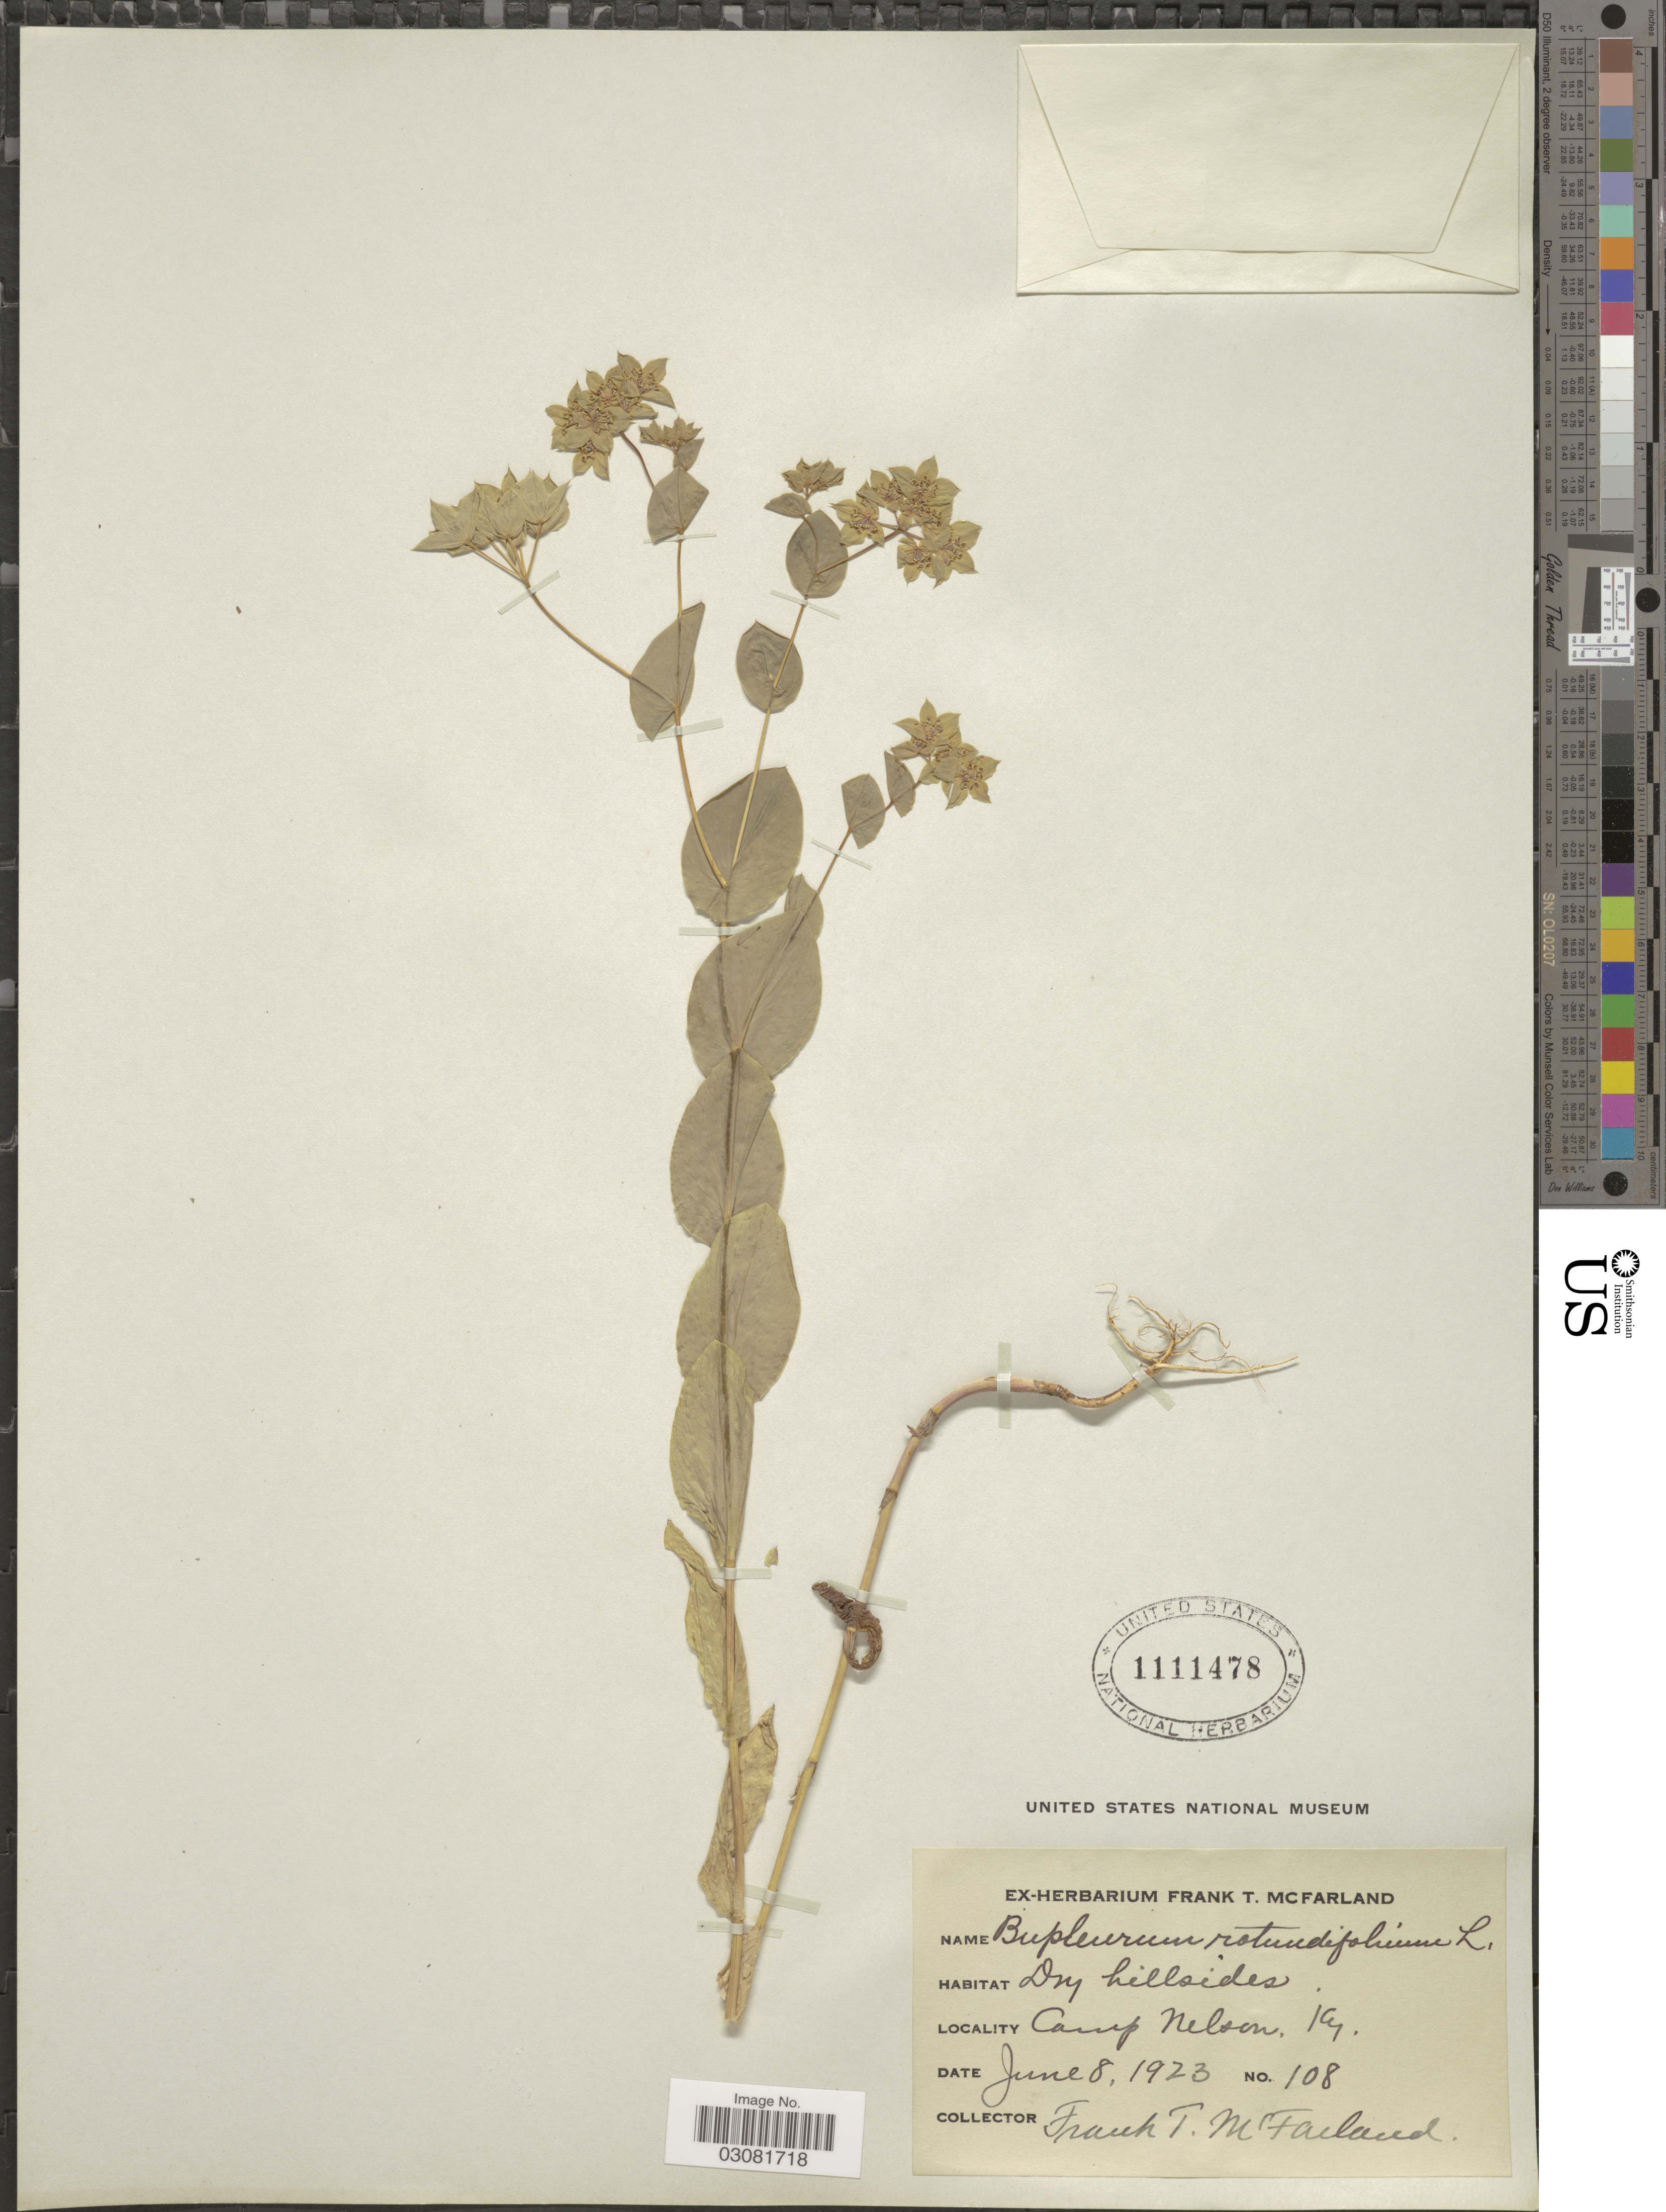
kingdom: Plantae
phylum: Tracheophyta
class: Magnoliopsida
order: Apiales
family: Apiaceae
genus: Bupleurum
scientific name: Bupleurum rotundifolium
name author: L.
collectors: F. McFarland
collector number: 108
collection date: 1923-06-08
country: United States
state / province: Kentucky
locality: Camp Nelson.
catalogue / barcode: US 1111478